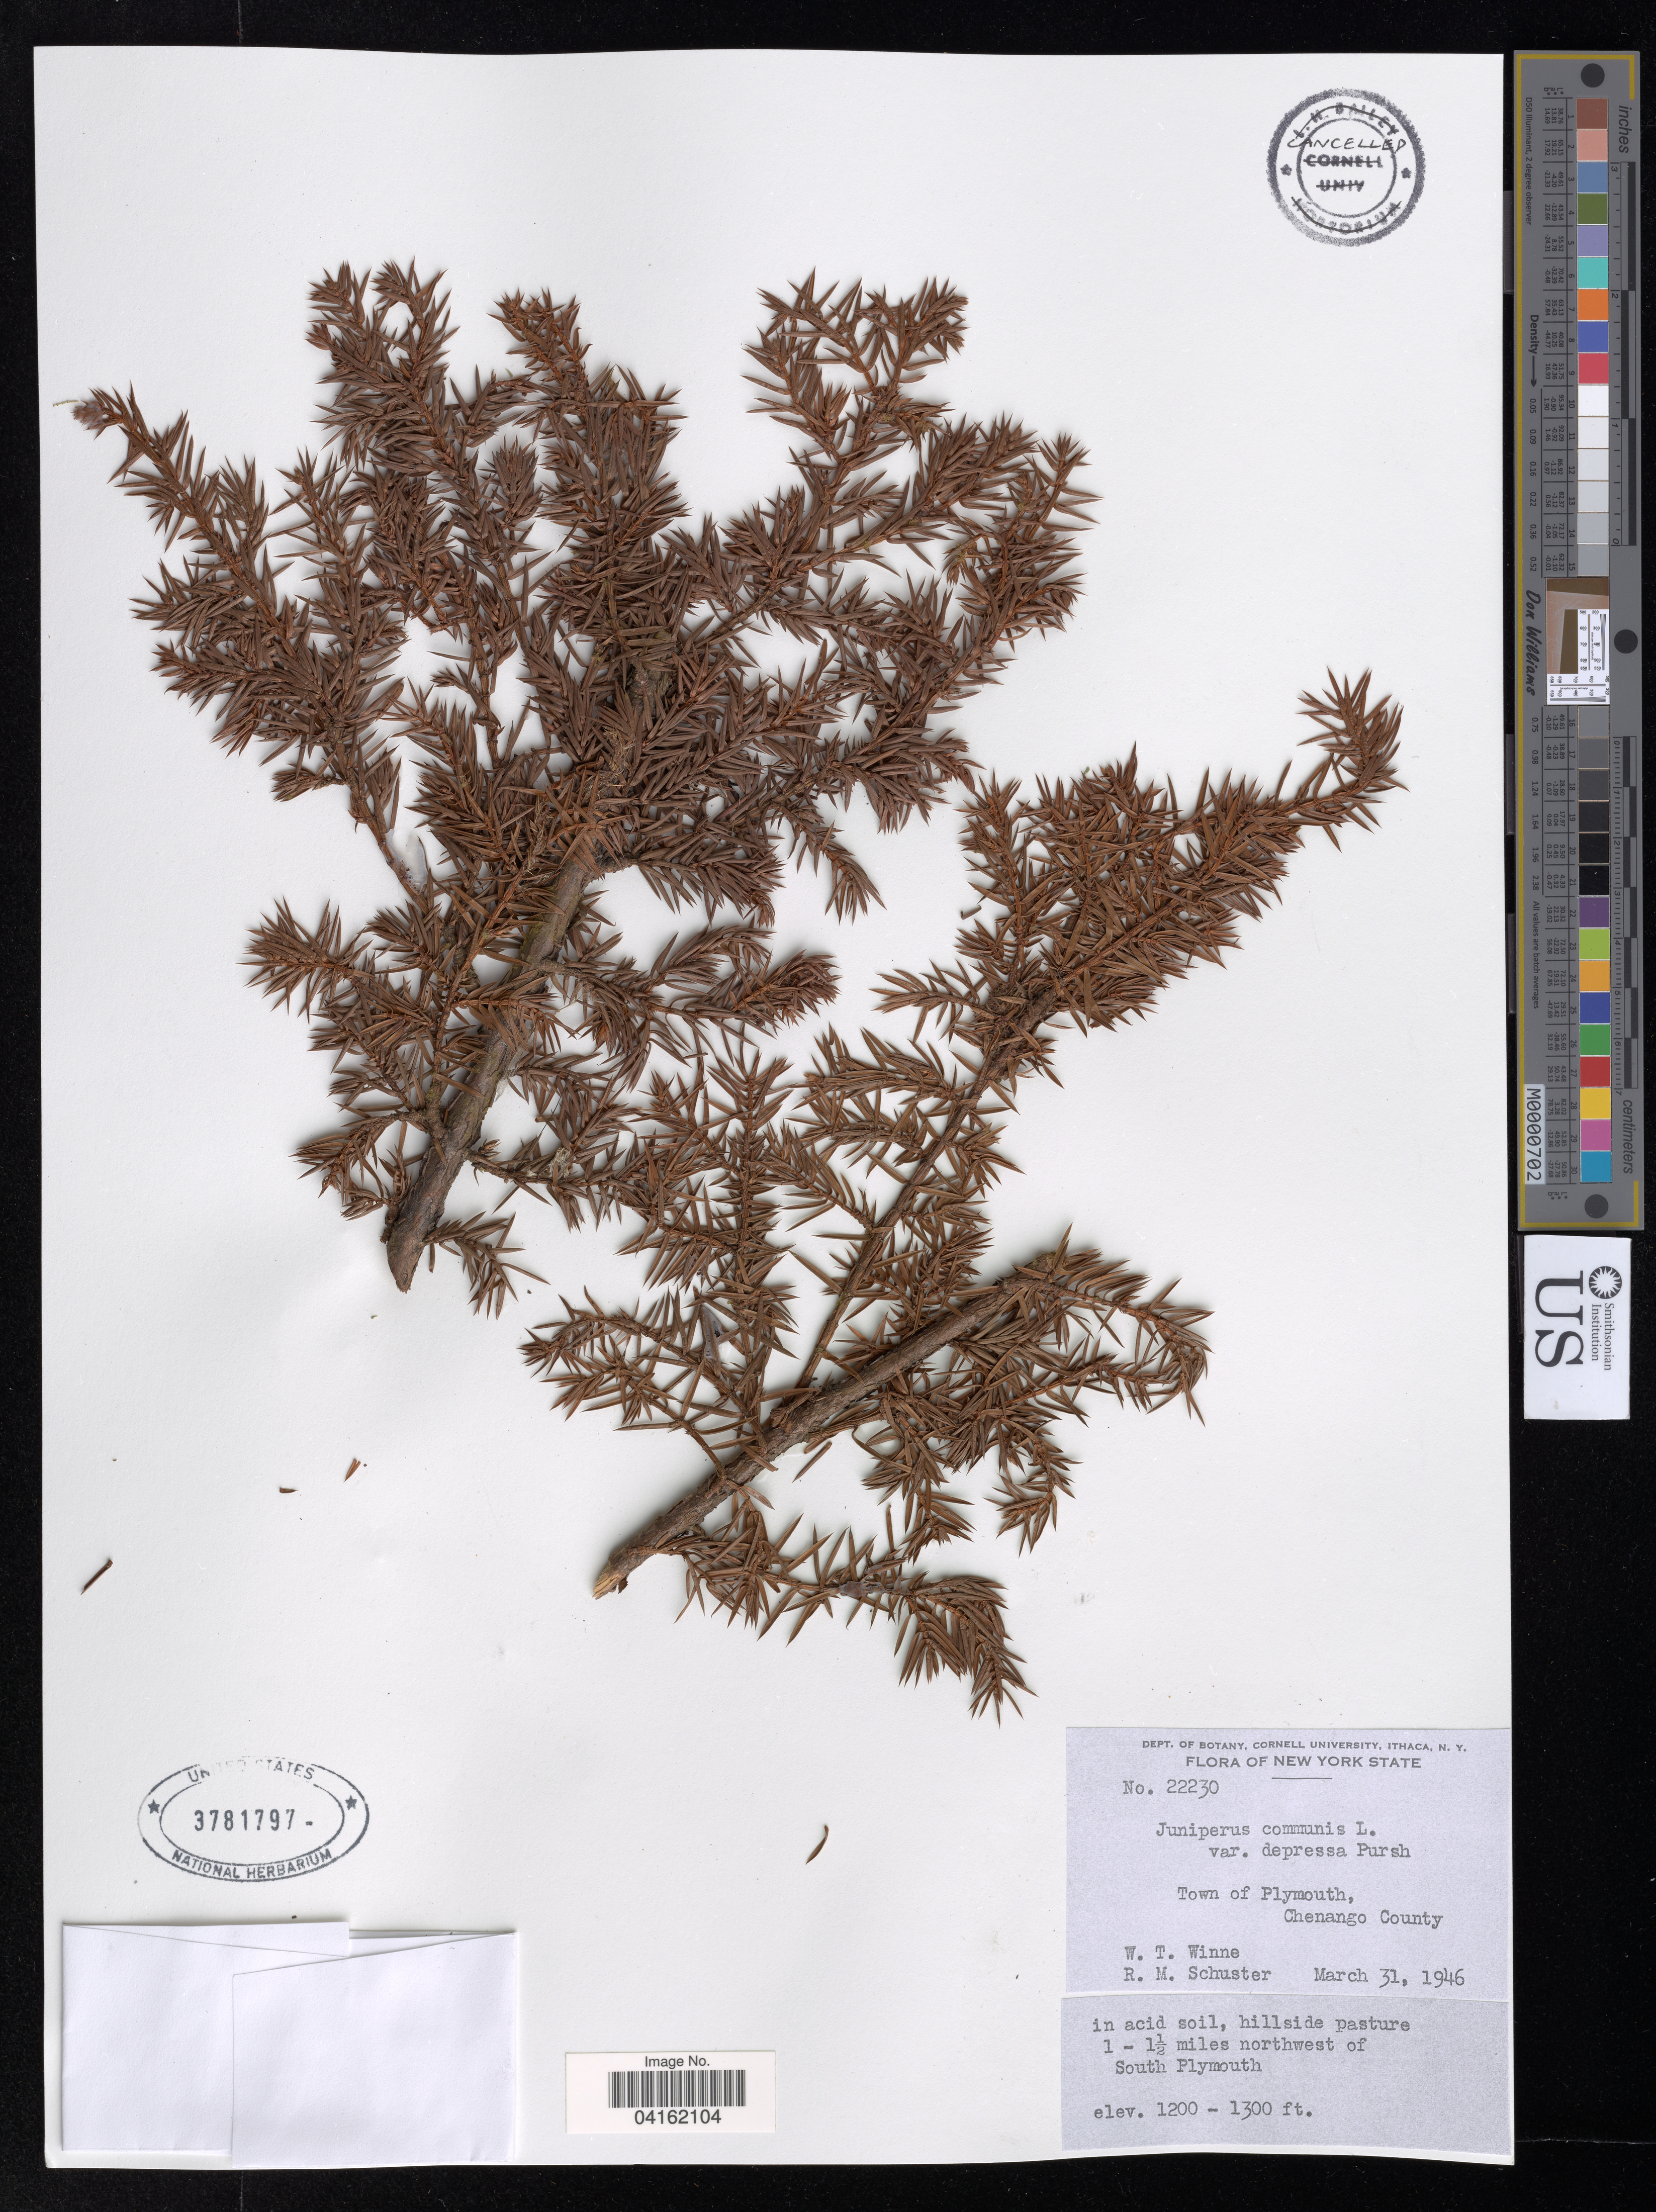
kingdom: Plantae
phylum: Tracheophyta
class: Pinopsida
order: Pinales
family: Cupressaceae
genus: Juniperus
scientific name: Juniperus communis var. depressa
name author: Pursh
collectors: W. Winne & R. M. Schuster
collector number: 22230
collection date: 1946-03-31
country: United States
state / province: New York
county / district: Chautauqua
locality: Town of Plymouth, Chenango County. Hillside pasture 1 - 1½ miles northwest of South Plymouth.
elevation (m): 366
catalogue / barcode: US 3781797